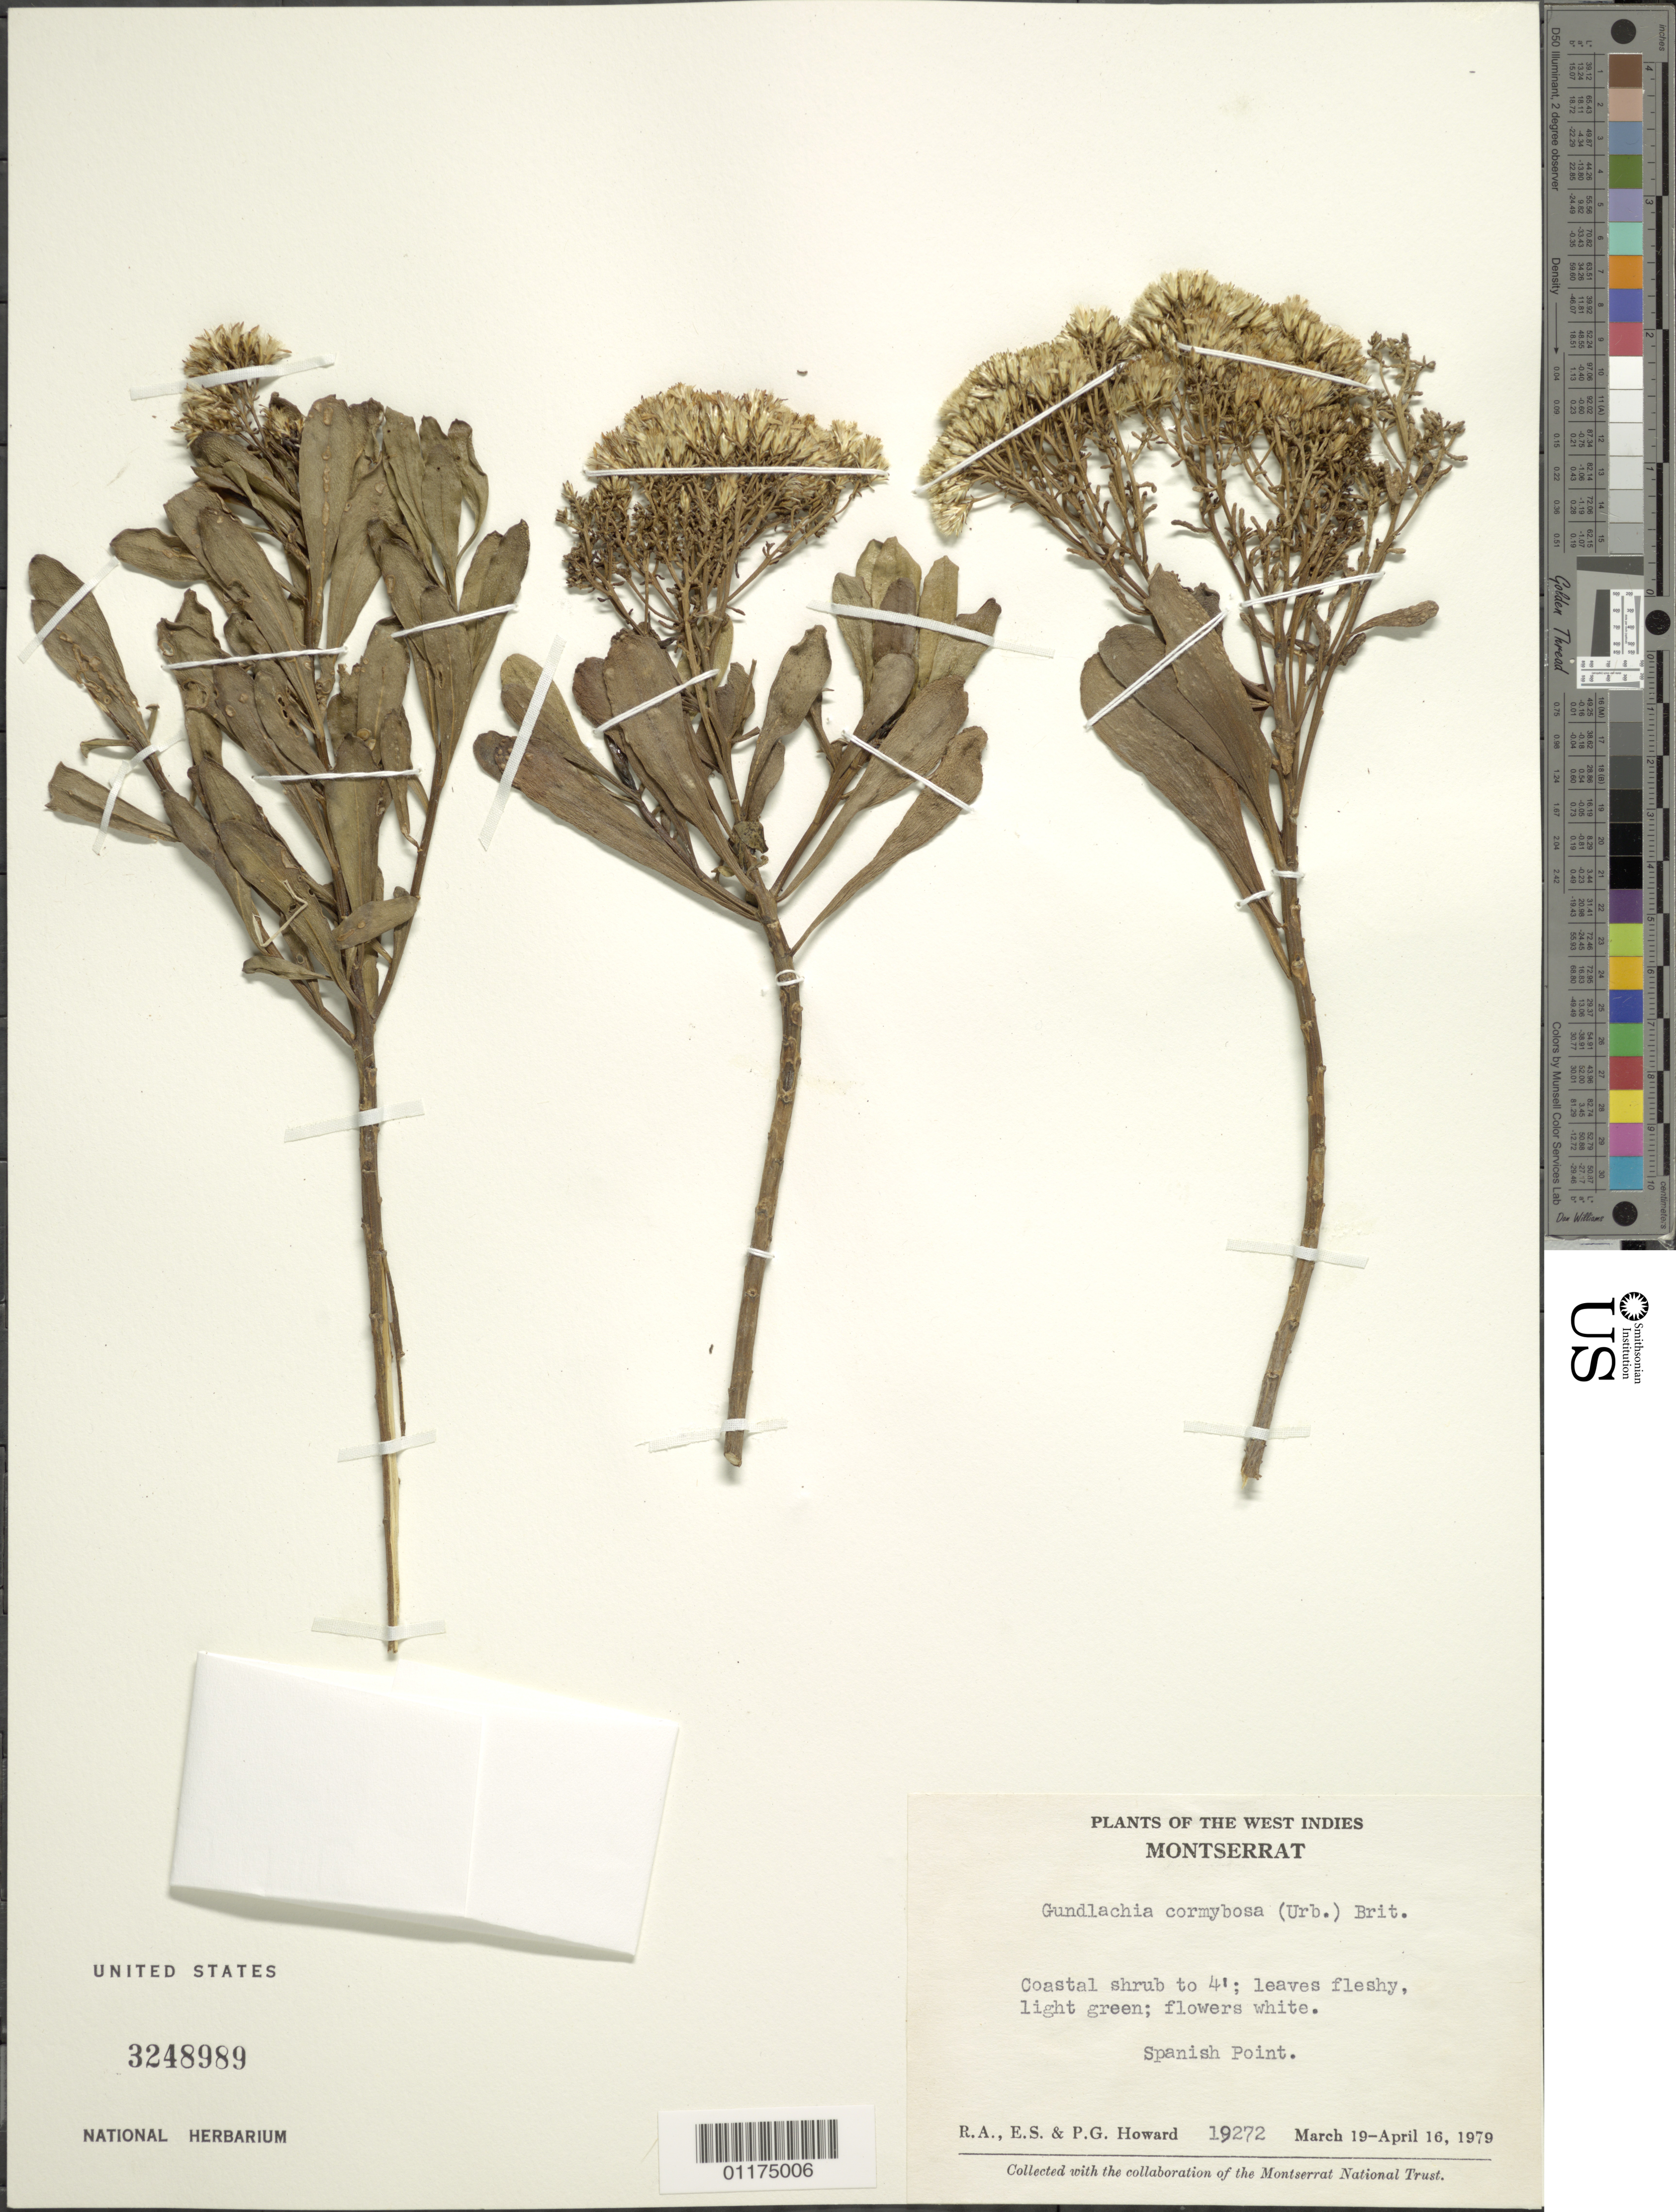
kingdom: Plantae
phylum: Tracheophyta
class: Magnoliopsida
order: Asterales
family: Asteraceae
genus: Gundlachia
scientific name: Gundlachia corymbosa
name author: (Urb.) Britton ex Bold.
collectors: E. S. Howard, P. Howard & R. A. Howard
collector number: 19272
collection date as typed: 19 Mar 1979 to 16 Apr 1979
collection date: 1979-03-19/1979-04-16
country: Montserrat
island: Montserrat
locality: Spanish Point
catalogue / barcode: US 3248989